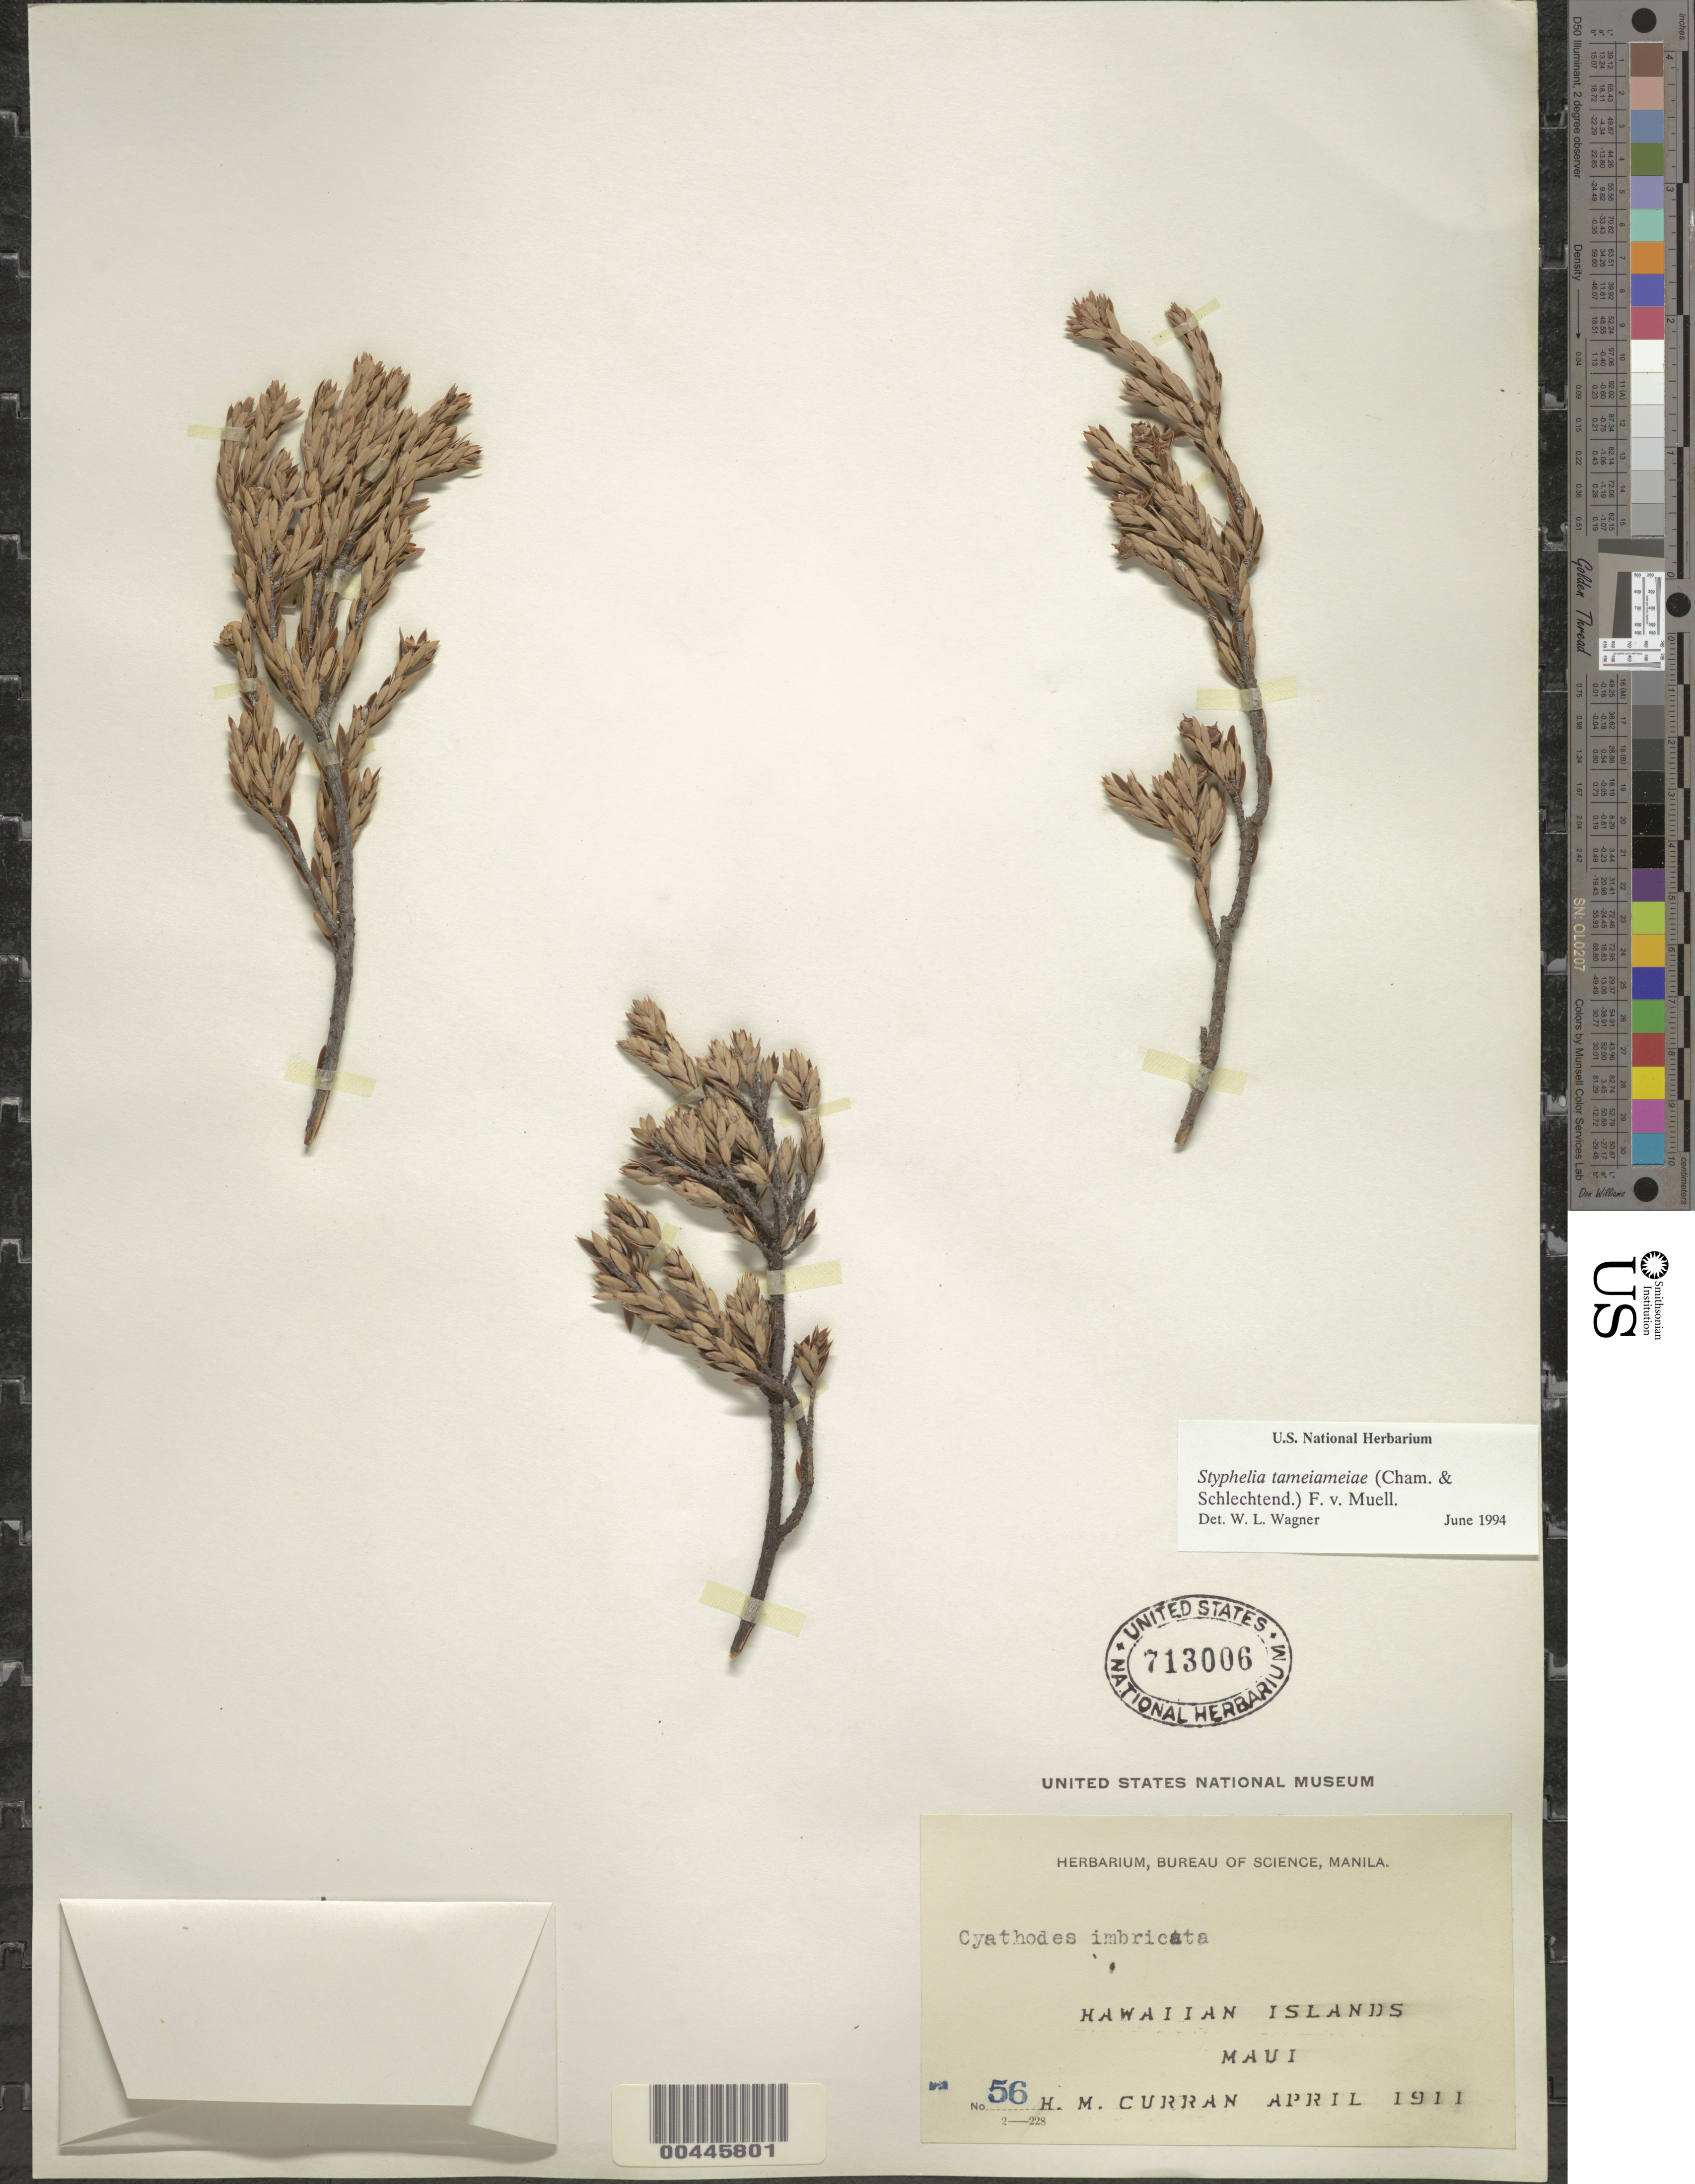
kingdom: Plantae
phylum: Tracheophyta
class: Magnoliopsida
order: Ericales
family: Ericaceae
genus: Leptecophylla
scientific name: Leptecophylla tameiameiae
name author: (Cham. & Schltdl.) C.M. Weiller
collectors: H. M. Curran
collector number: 56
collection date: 1911-04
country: United States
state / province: Hawaii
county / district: Maui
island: Maui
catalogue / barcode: US 713006